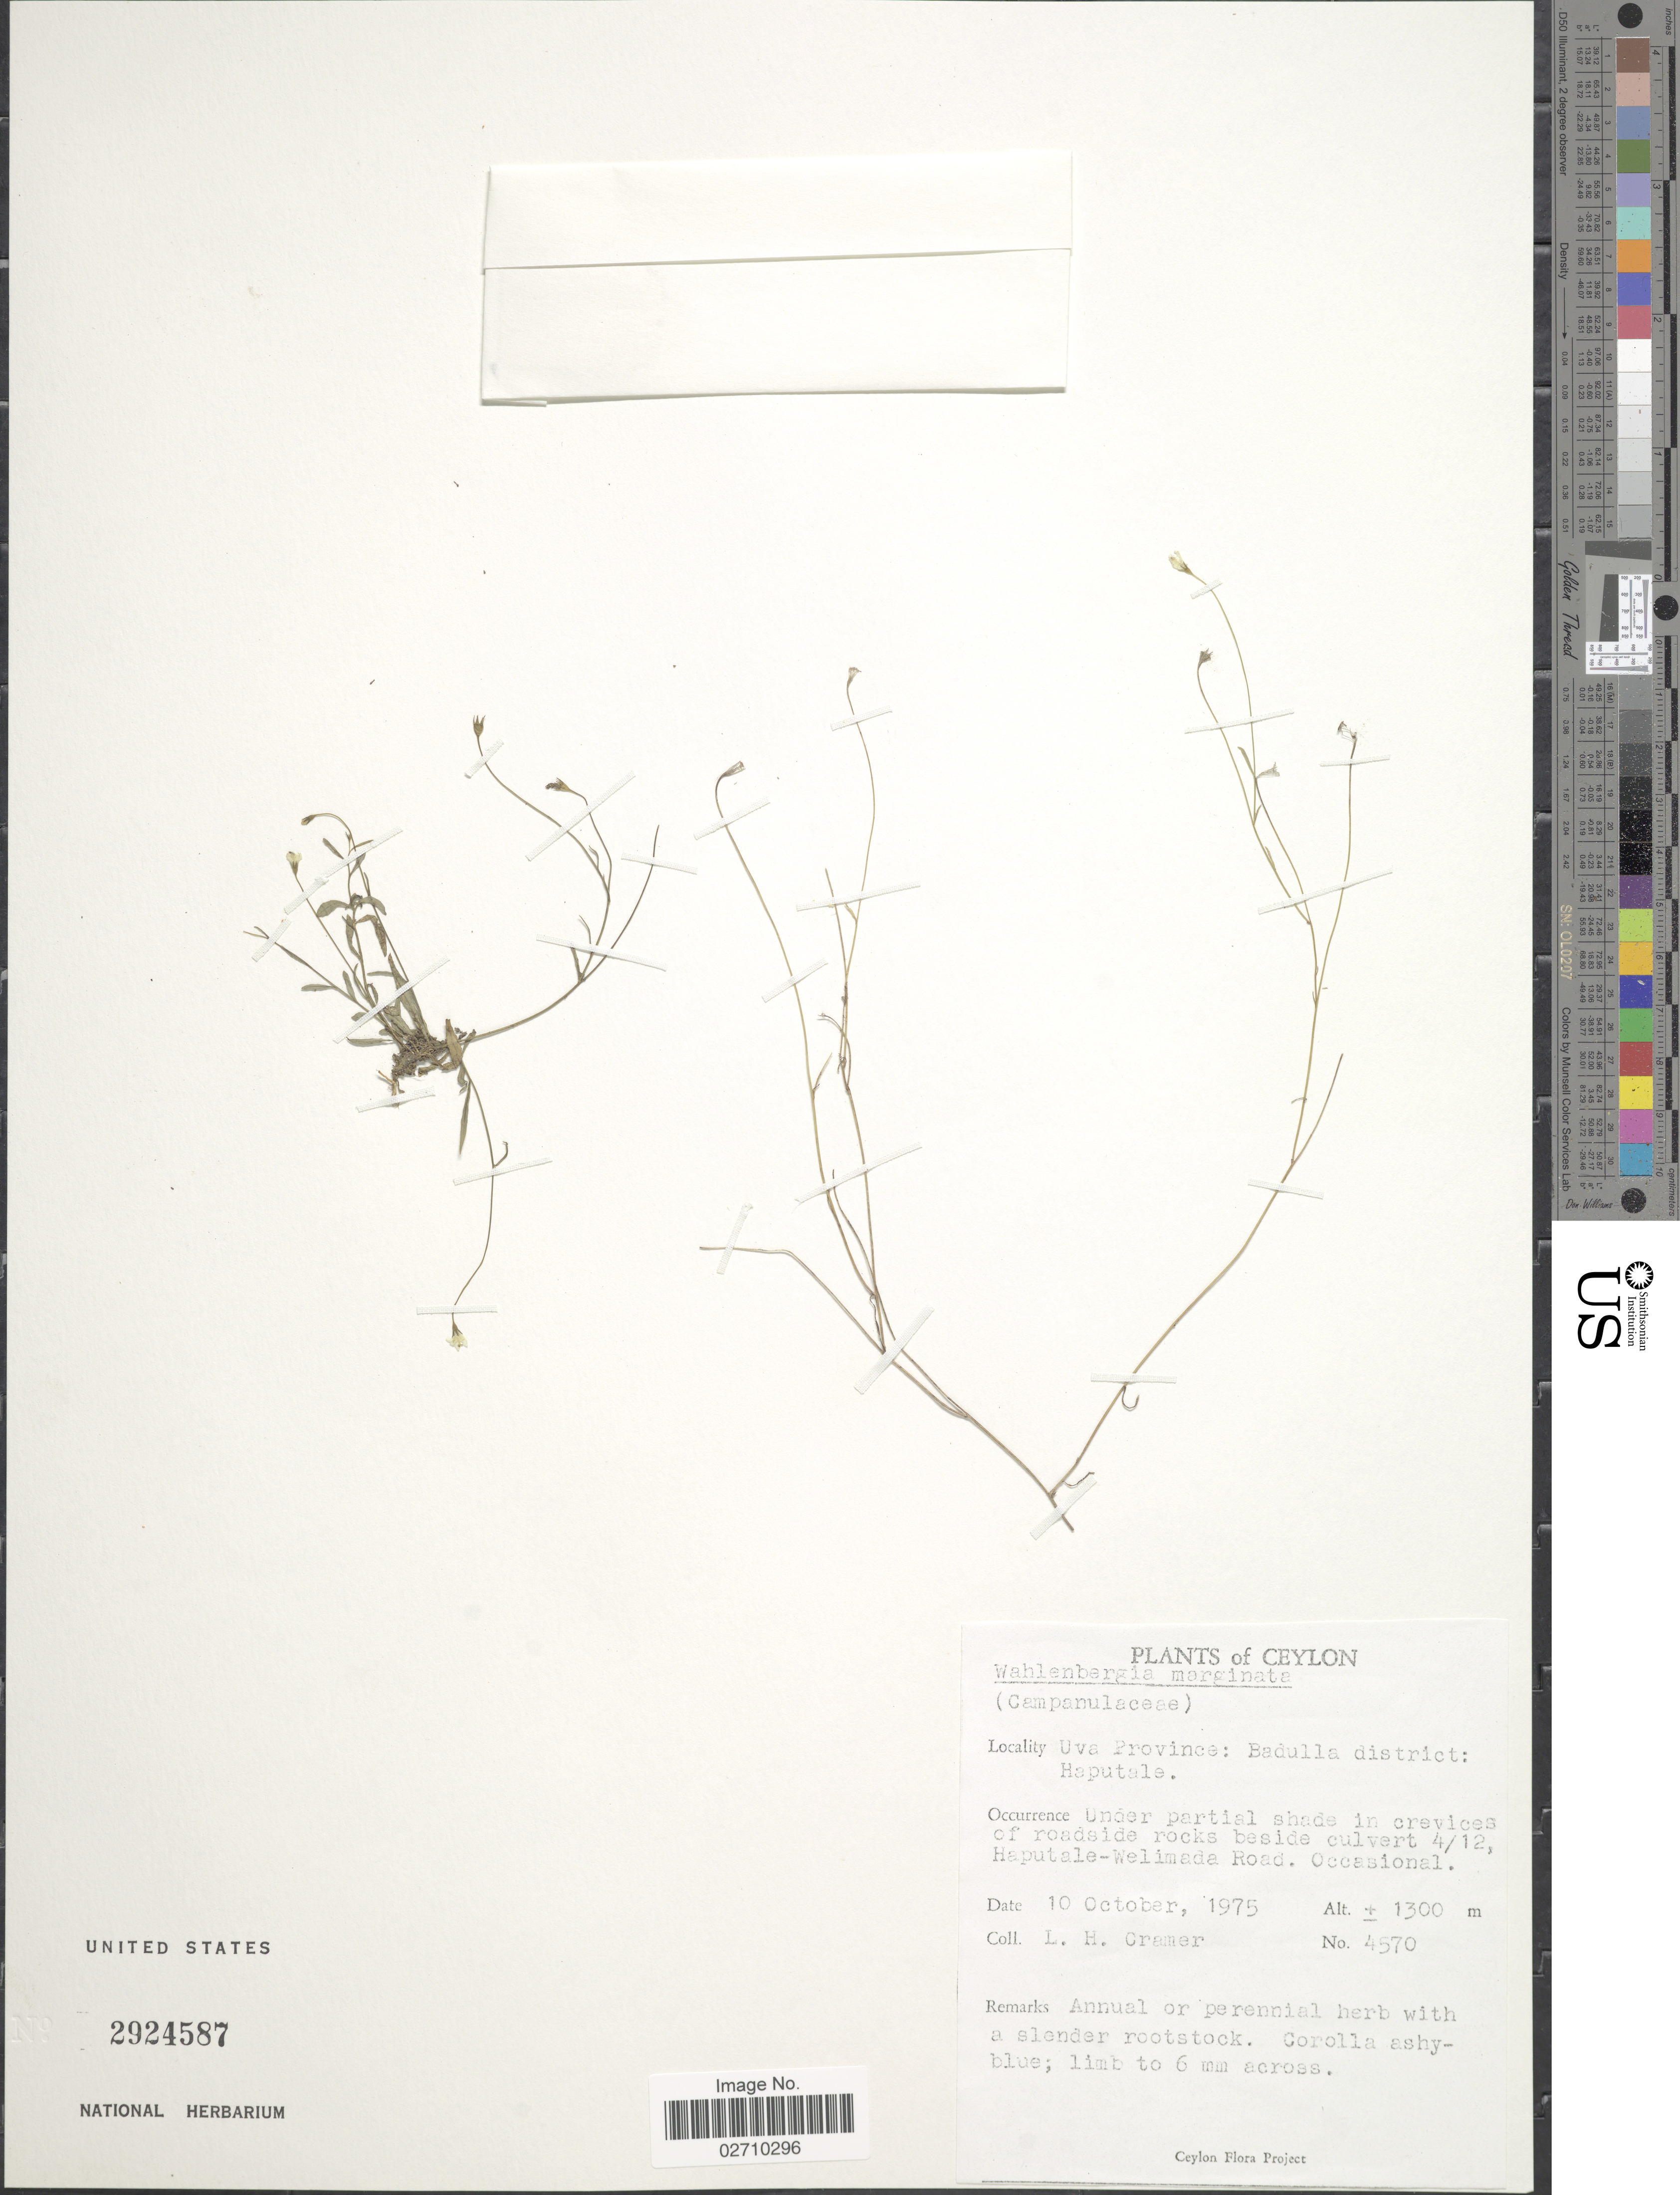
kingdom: Plantae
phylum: Tracheophyta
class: Magnoliopsida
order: Asterales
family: Campanulaceae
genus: Wahlenbergia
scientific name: Wahlenbergia marginata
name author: (Thunb.) A. DC.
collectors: L. H. Cramer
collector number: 4570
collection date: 1975-10-10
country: Sri Lanka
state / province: Uva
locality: Ceylon. Badulla district: Haputale.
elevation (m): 1300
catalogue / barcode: US 2924587